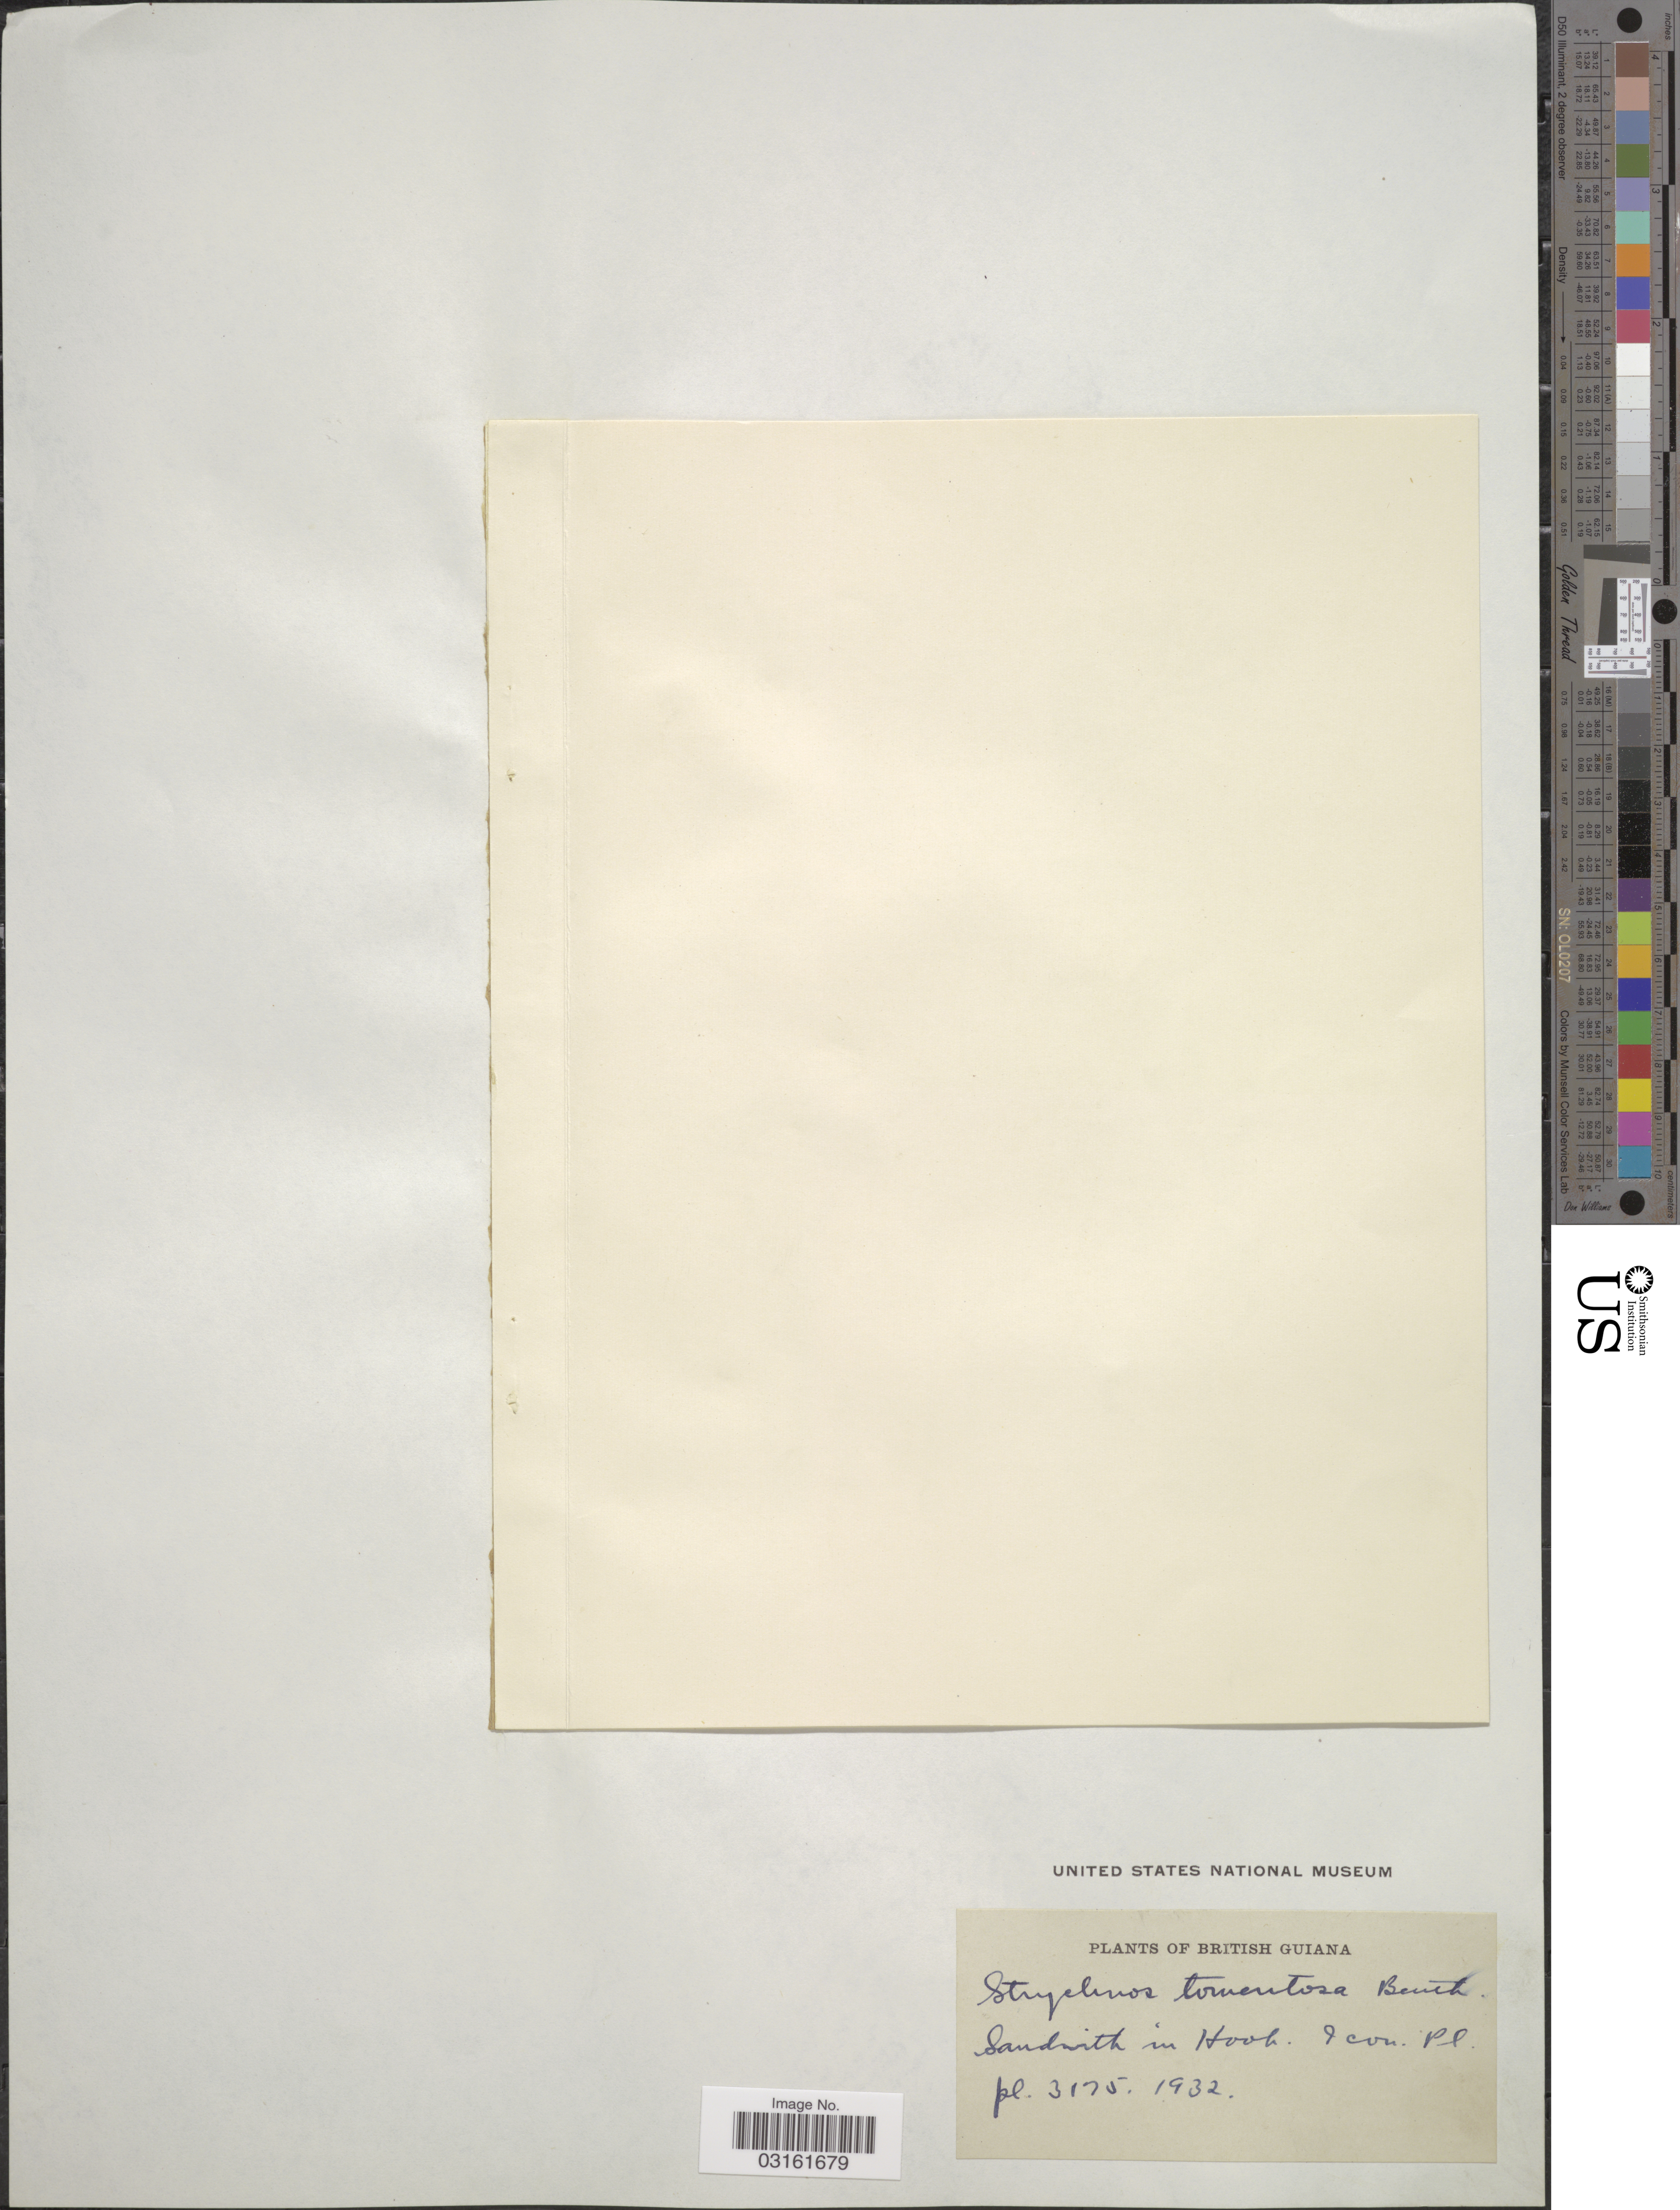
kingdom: Plantae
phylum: Tracheophyta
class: Magnoliopsida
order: Gentianales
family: Loganiaceae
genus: Strychnos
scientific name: Strychnos tomentosa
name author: Benth.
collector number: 3175?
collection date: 1932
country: Guyana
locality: British Guiana.